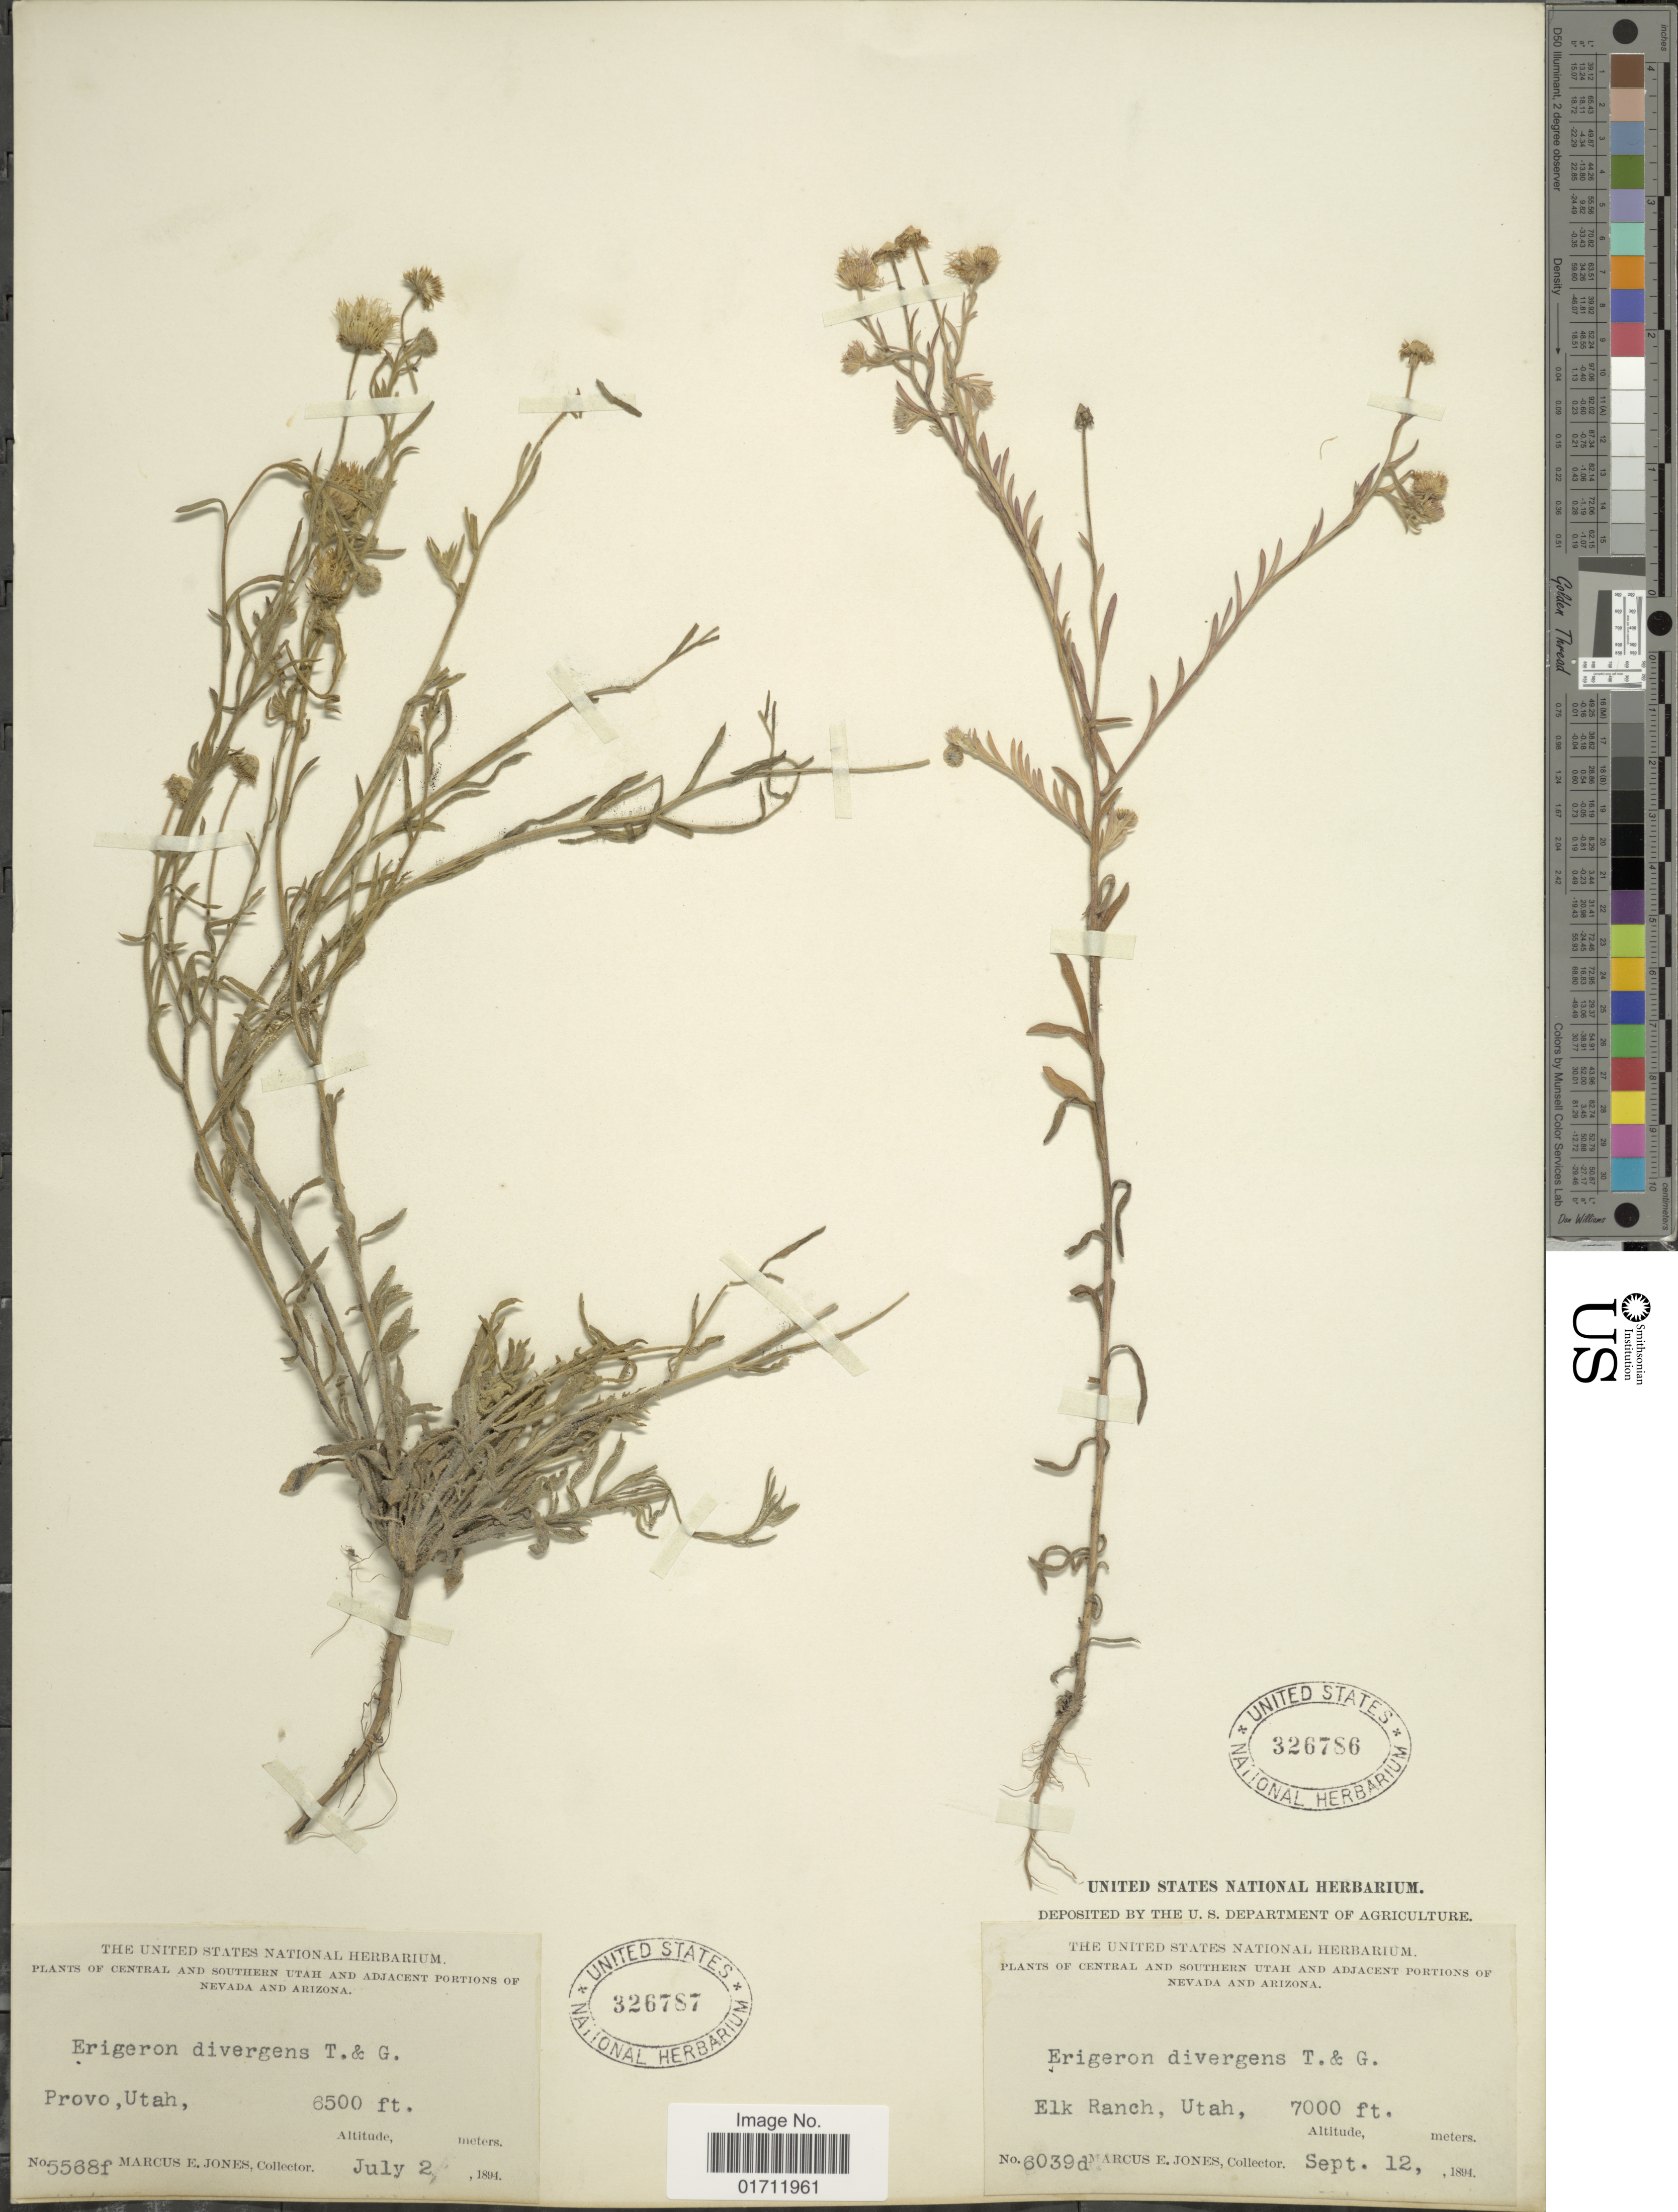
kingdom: Plantae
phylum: Tracheophyta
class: Magnoliopsida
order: Asterales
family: Asteraceae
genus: Erigeron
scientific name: Erigeron divergens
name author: Torr. & A. Gray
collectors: M. E. Jones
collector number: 5568f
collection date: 1894-07-02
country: United States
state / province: Utah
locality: Central and Southern Utah and Adjacent portions of Nevada and Arizona, Provo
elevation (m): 1981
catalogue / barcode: US 326787